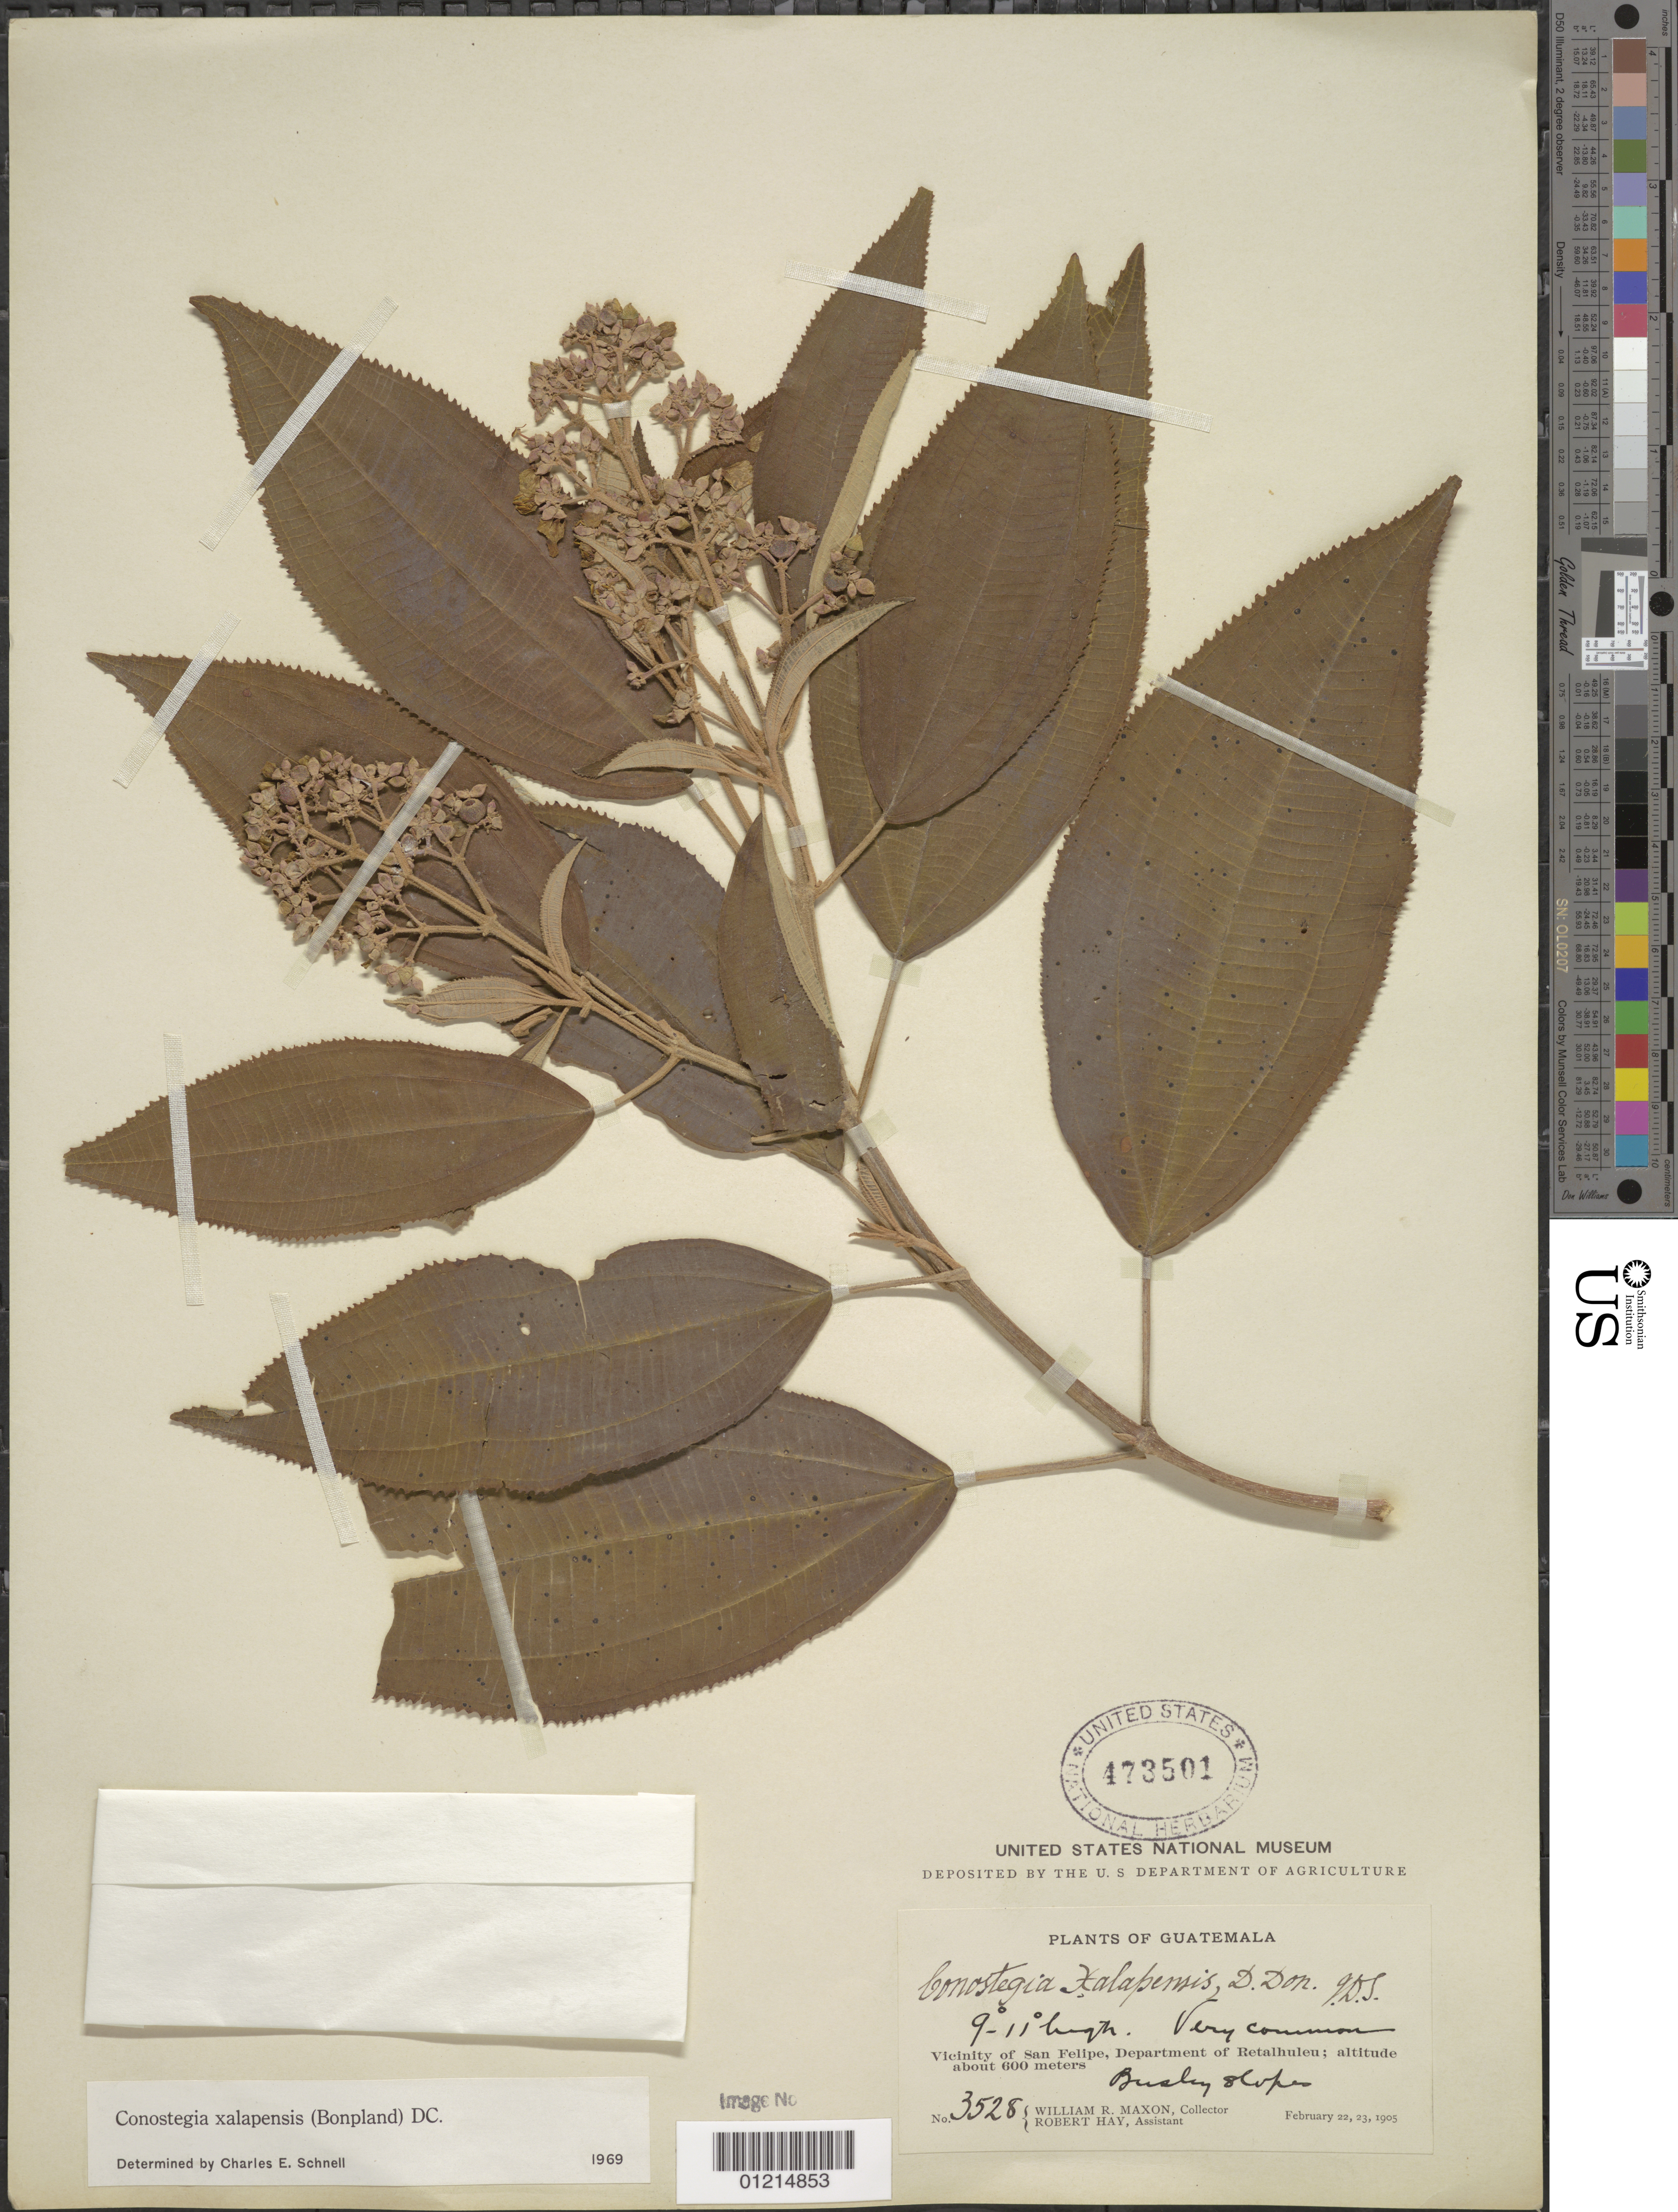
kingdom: Plantae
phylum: Tracheophyta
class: Magnoliopsida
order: Myrtales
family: Melastomataceae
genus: Conostegia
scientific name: Conostegia quadrangularis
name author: Schltdl. ex Steud.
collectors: W. R. Maxon & R. Hay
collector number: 3528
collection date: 1905-02-22,1905-02-23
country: Guatemala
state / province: Retalhuleu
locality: Vicinity of San Felipe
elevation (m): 600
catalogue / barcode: US 473501